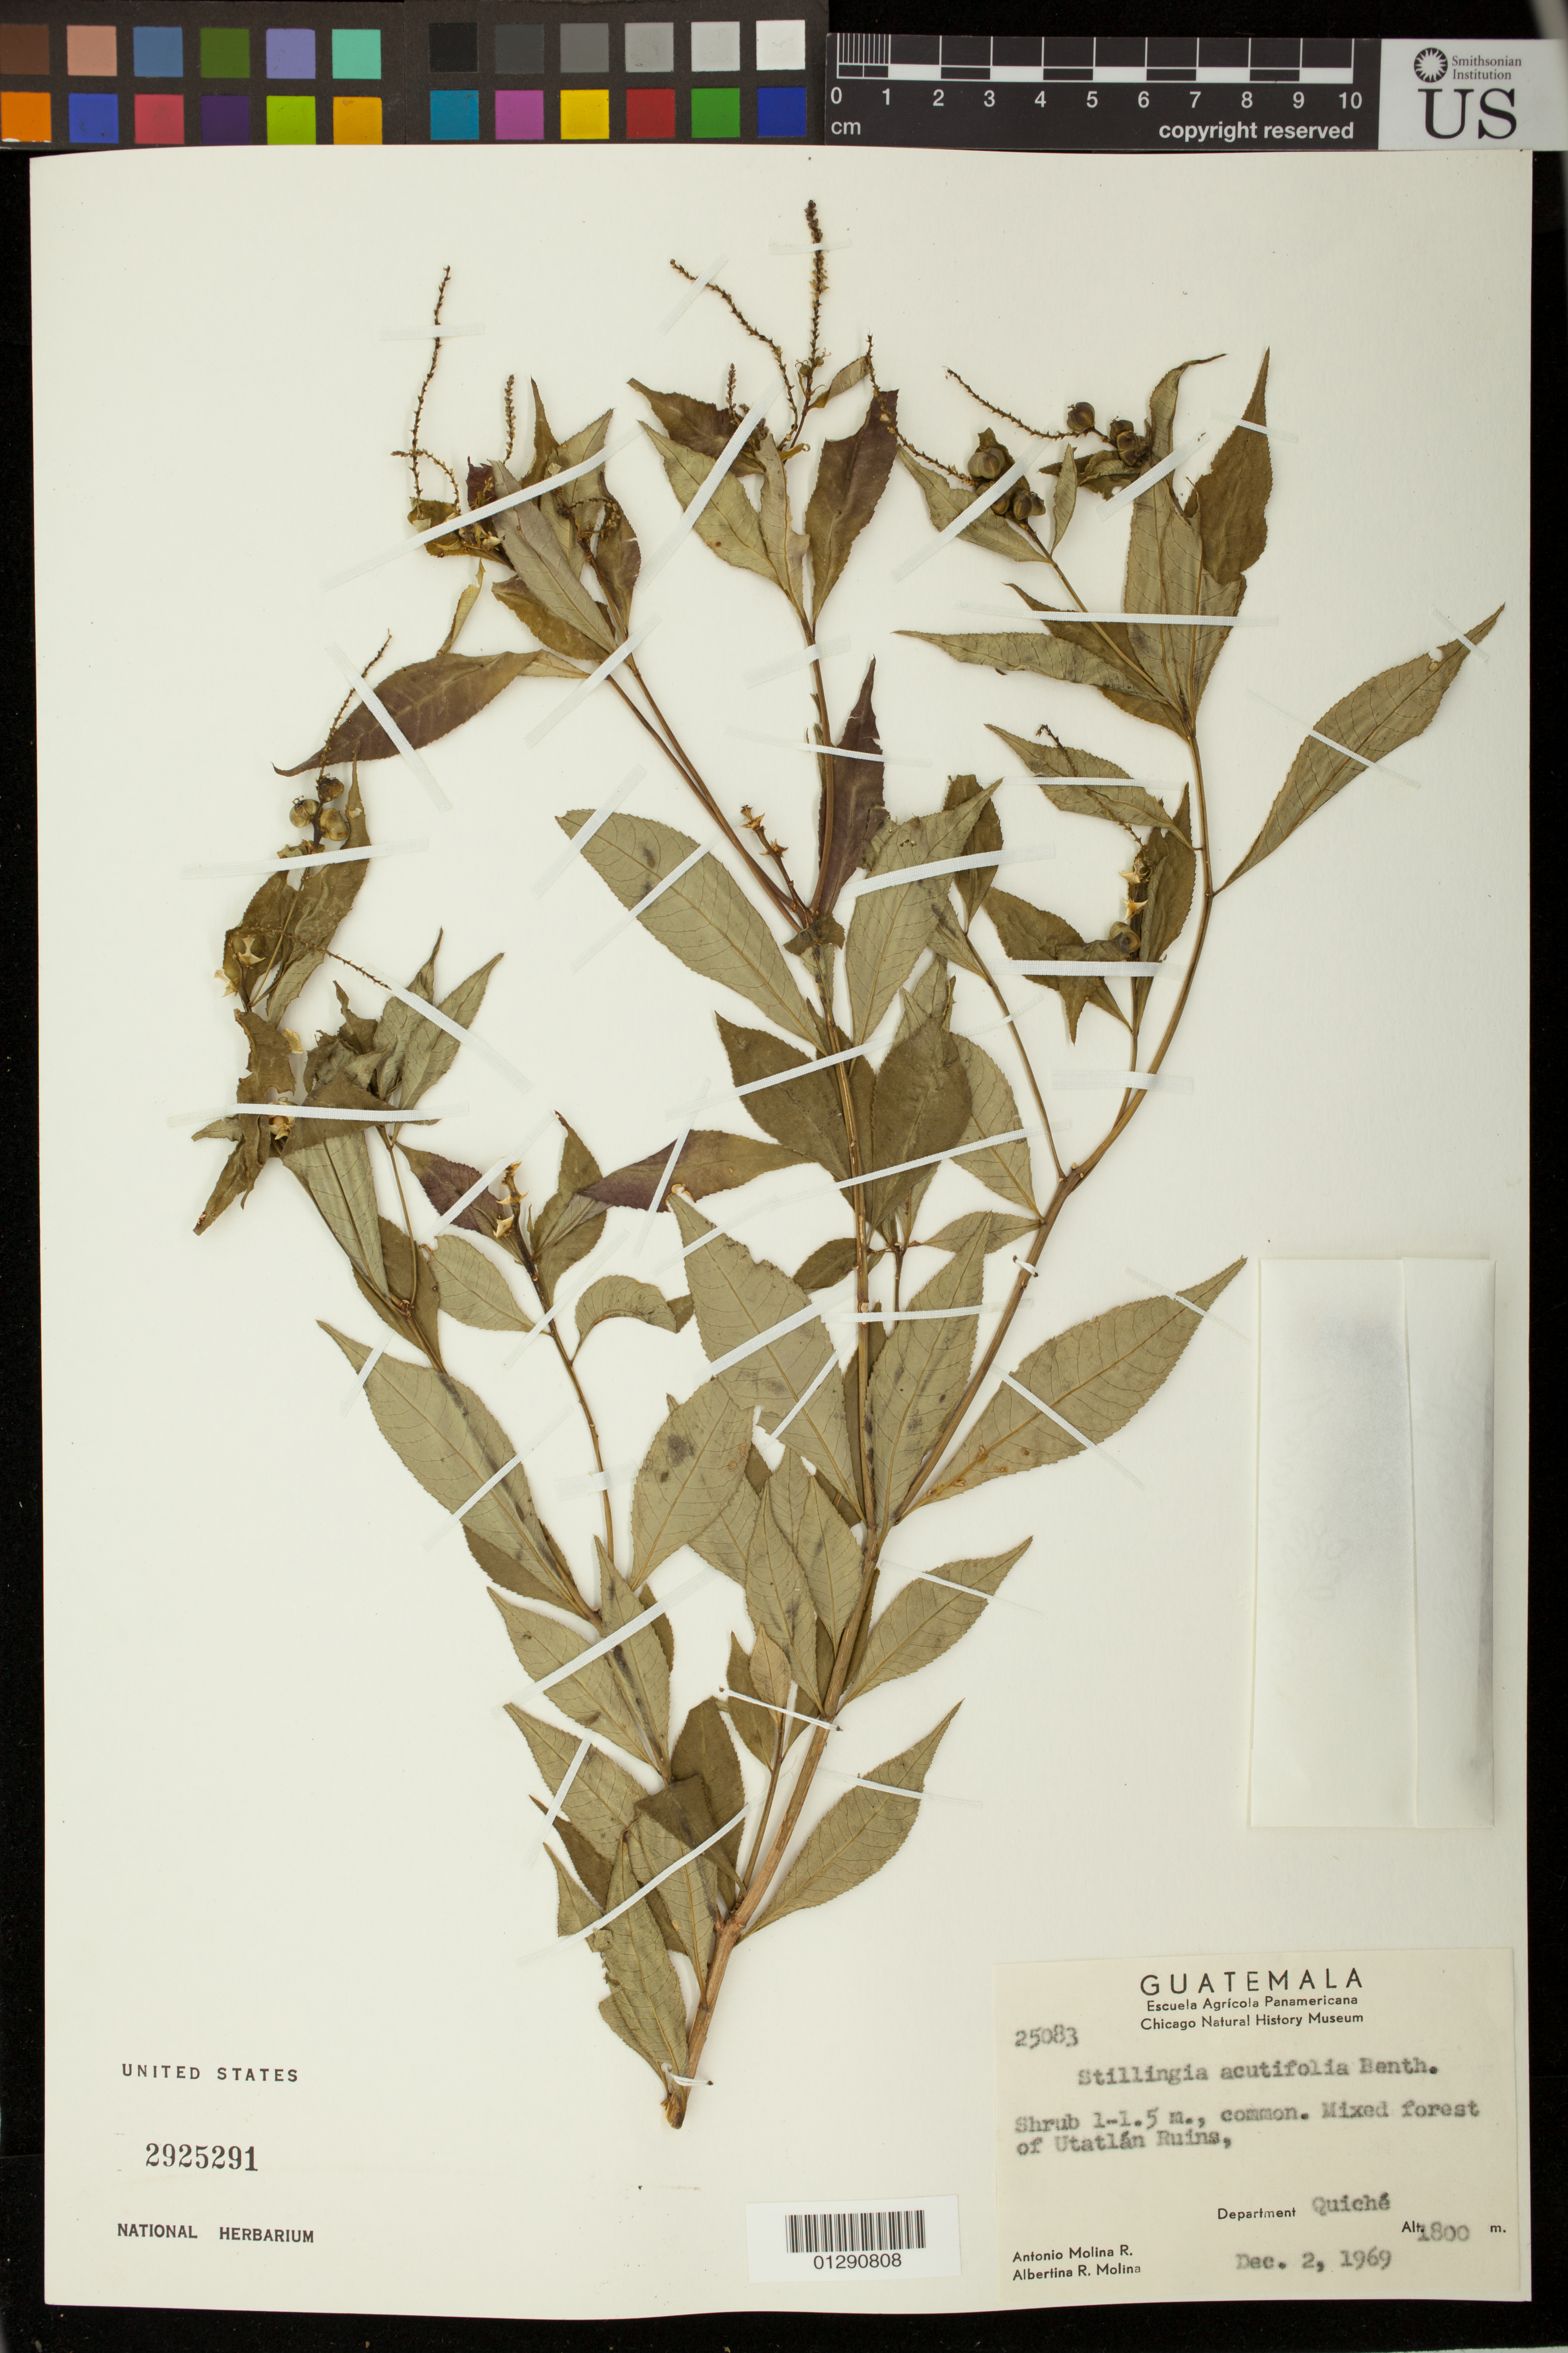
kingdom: Plantae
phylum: Tracheophyta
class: Magnoliopsida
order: Malpighiales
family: Euphorbiaceae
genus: Stillingia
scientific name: Stillingia acutifolia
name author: (Benth.) Benth. ex Hemsl.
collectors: A. Molina R. & A. R. Molina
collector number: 25083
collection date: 1969-12-02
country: Guatemala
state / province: El Quiché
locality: Mixed forest of Utatlan Ruins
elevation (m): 1800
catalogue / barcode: US 2925291